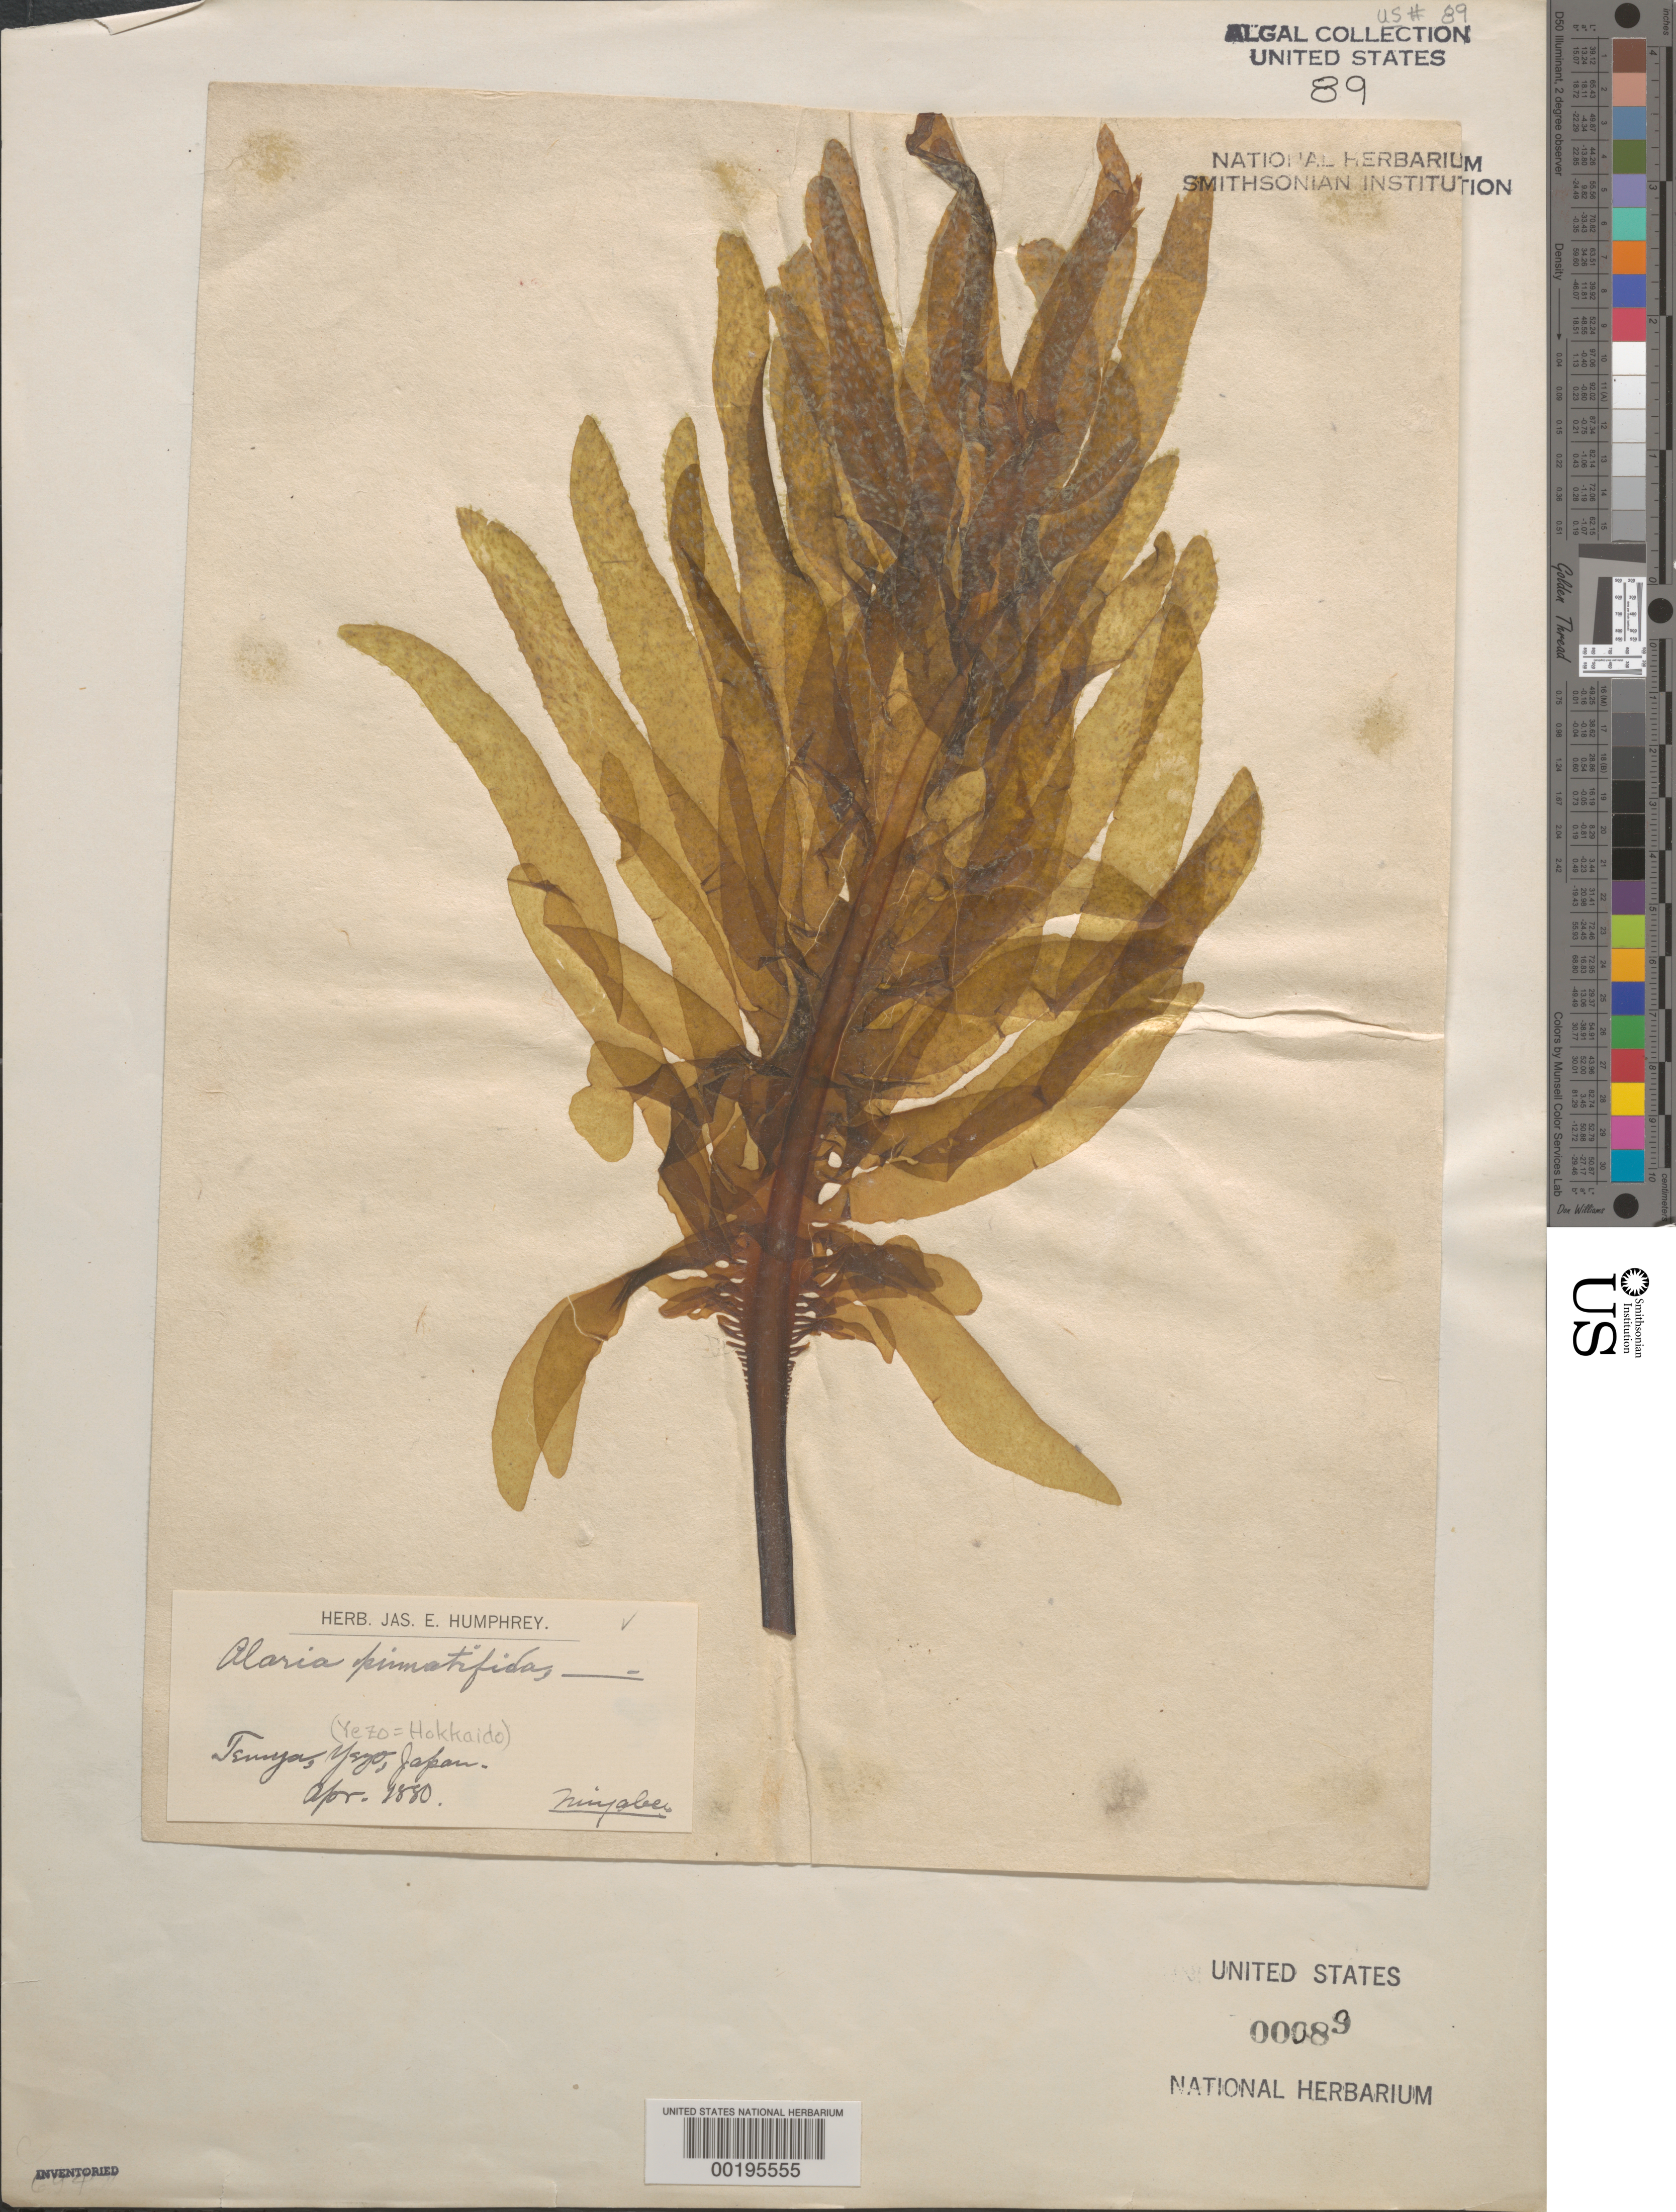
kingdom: Chromista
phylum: Ochrophyta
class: Phaeophyceae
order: Laminariales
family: Alariaceae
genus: Undaria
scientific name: Undaria pinnatifida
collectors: K. Miyabe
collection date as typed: Apr 1880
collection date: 1880-04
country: Japan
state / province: Hokkaido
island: Hokkaido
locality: Temya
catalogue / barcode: US 89